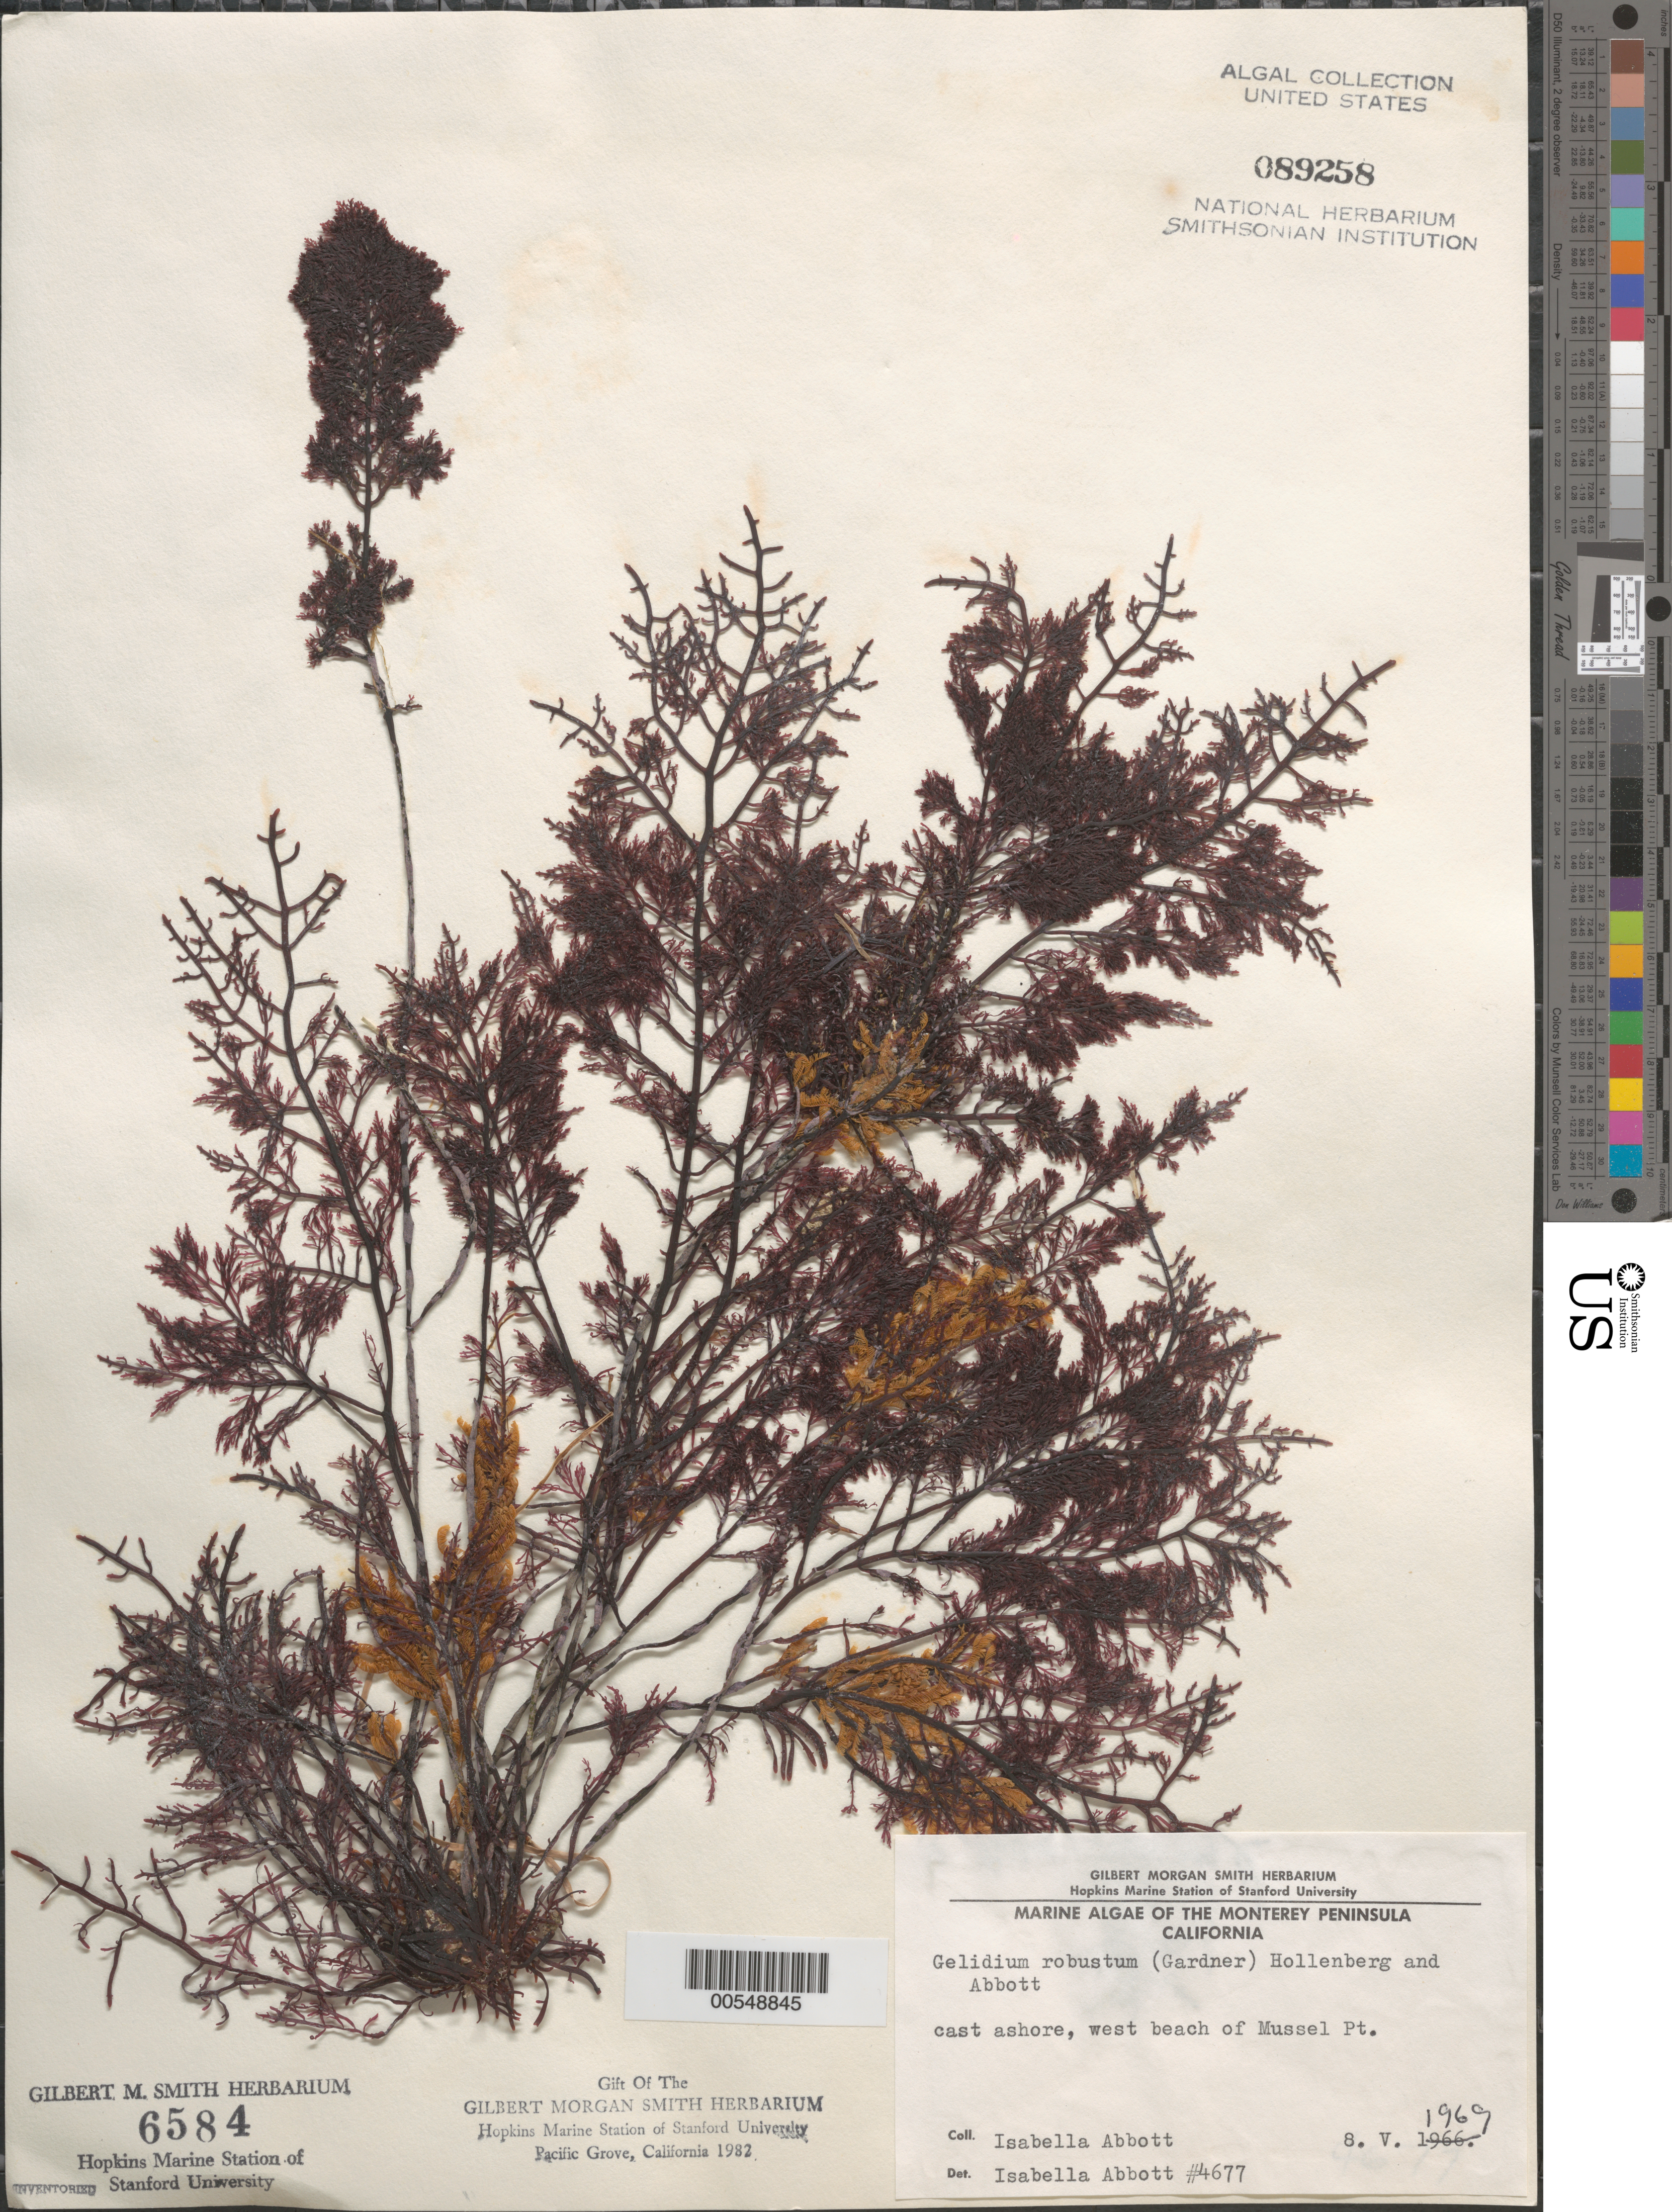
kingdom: Plantae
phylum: Rhodophyta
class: Florideophyceae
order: Gelidiales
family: Gelidiaceae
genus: Gelidium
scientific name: Gelidium robustum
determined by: Abbott, Isabella A.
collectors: I. A. Abbott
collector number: IAA 4677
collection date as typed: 08 May 1969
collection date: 1969-05-08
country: United States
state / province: California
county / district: Monterey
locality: Mussel Point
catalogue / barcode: US 89258